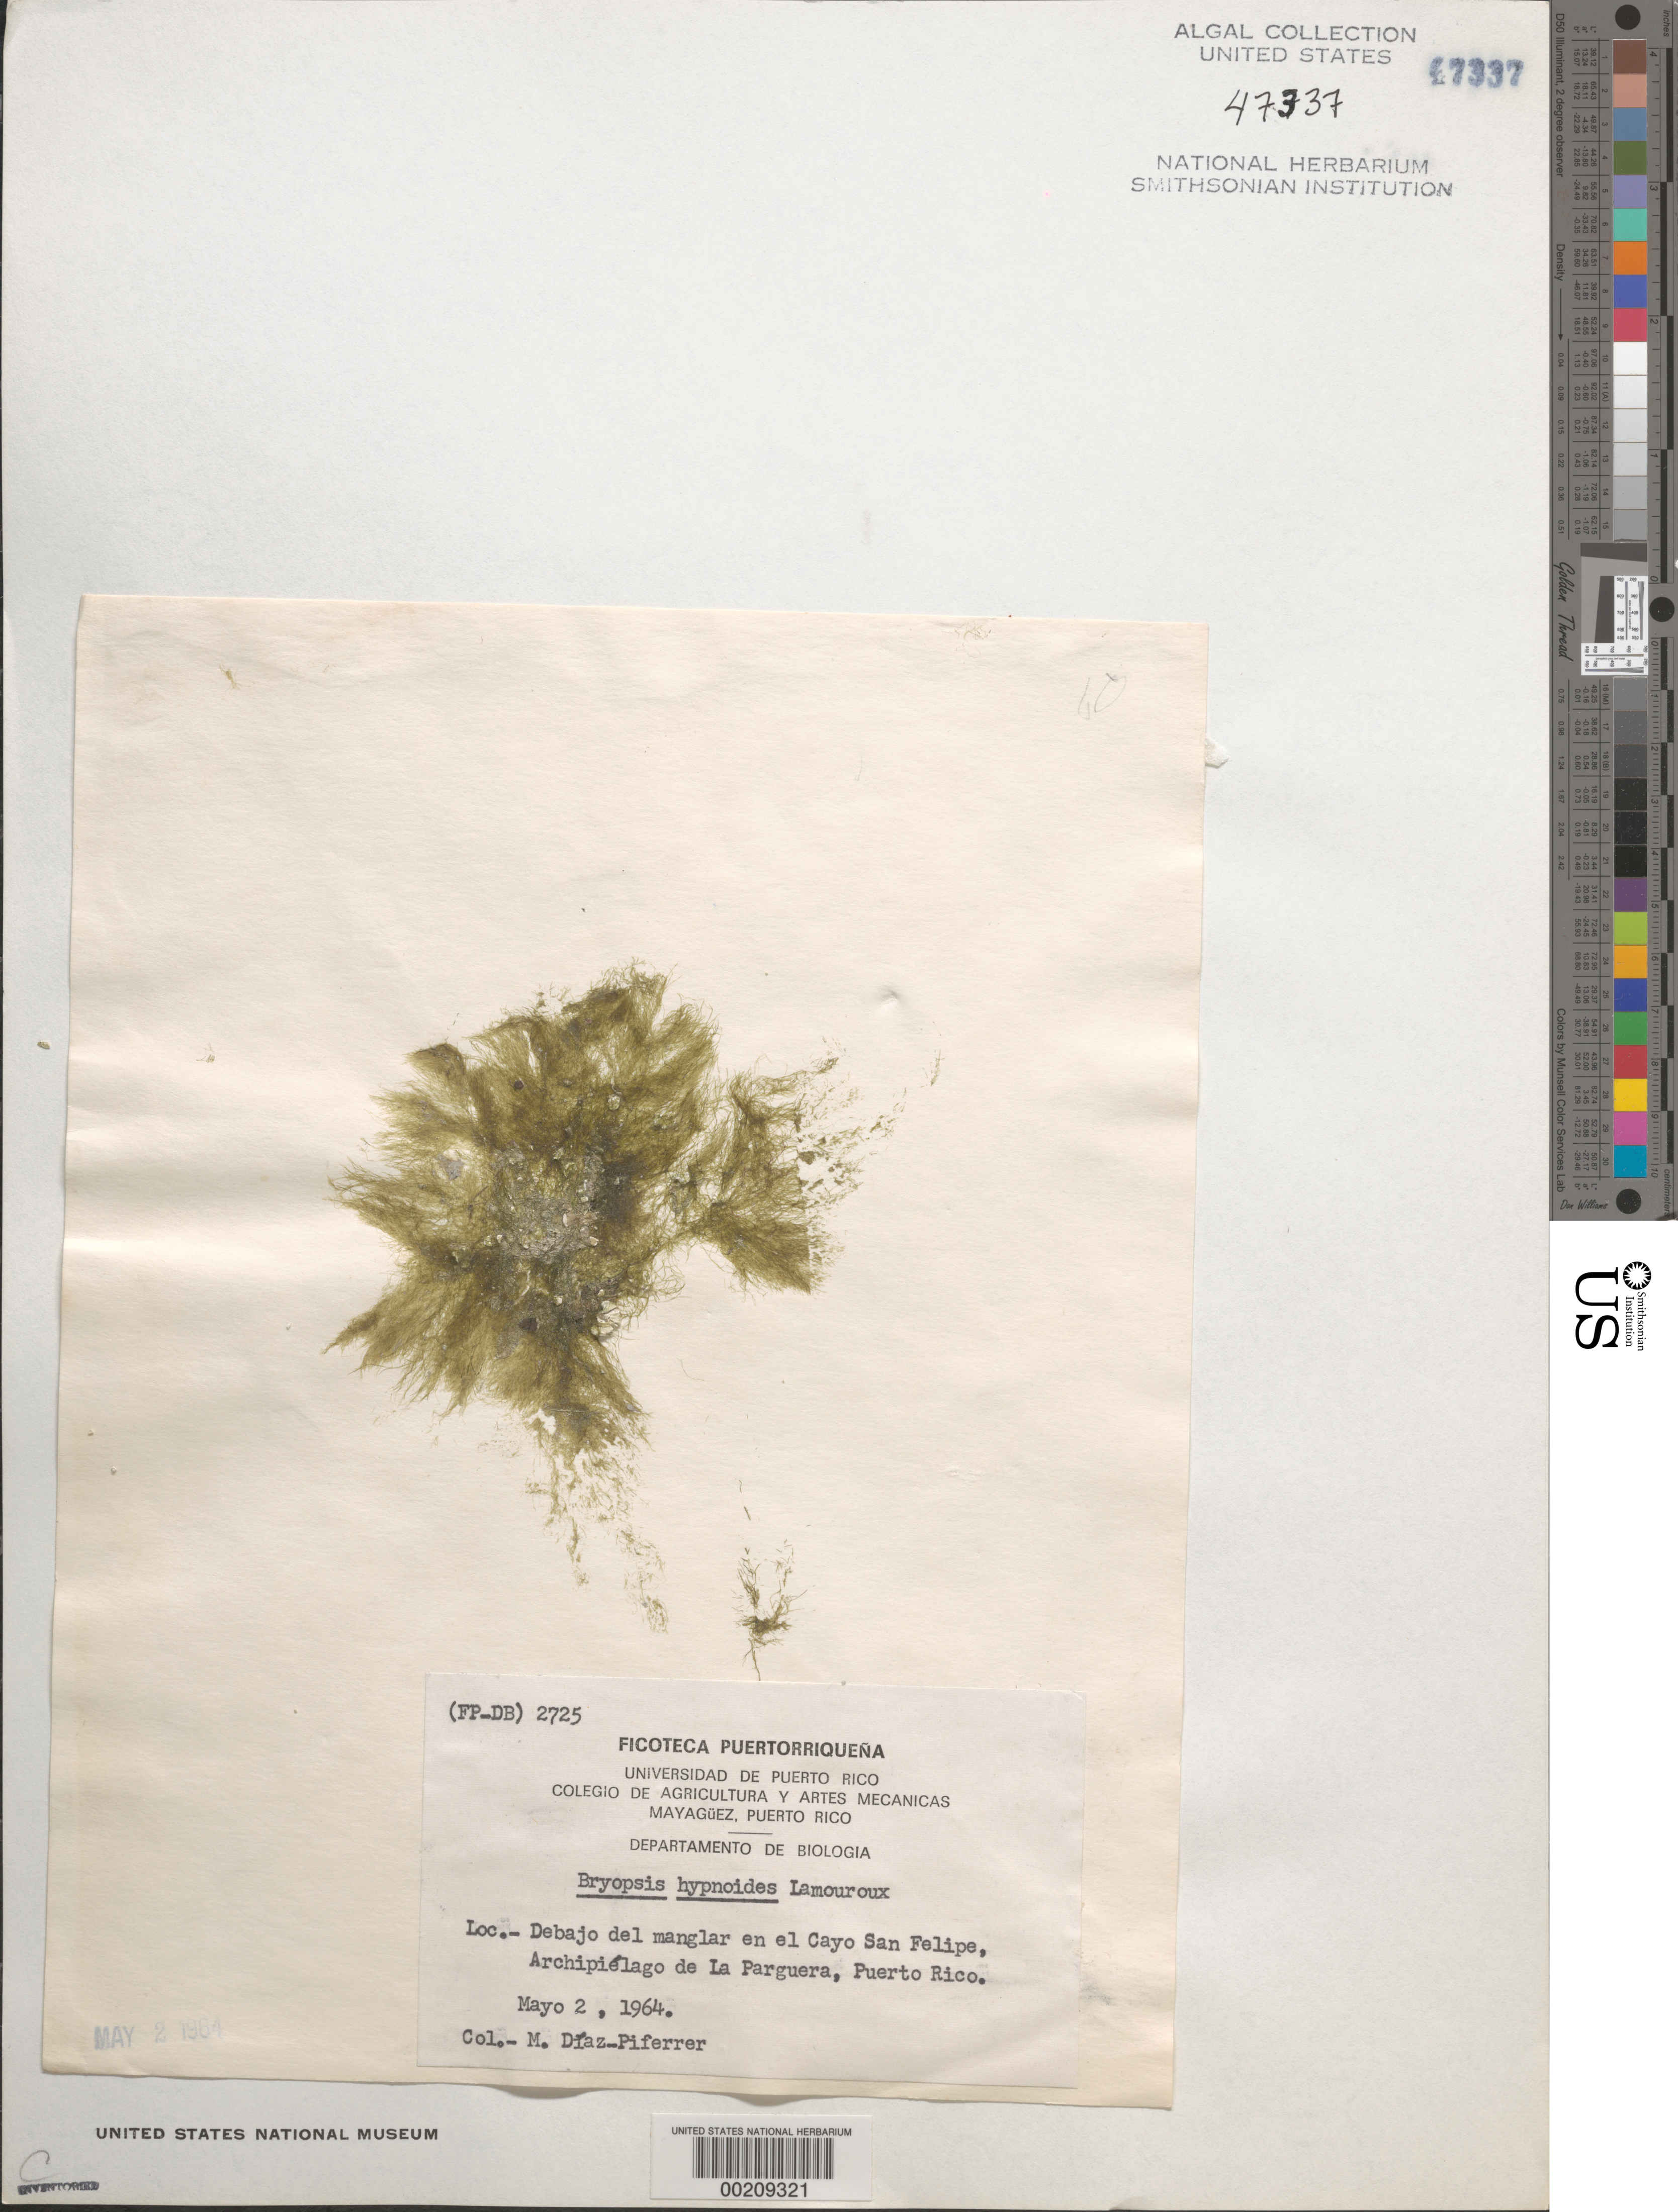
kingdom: Plantae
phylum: Chlorophyta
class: Ulvophyceae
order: Bryopsidales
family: Bryopsidaceae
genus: Bryopsis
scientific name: Bryopsis hypnoides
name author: J.V.Lamouroux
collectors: M. Diaz-Piferrer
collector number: (FP-DB) 2725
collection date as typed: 02 May 1964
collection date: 1964-05-02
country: Puerto Rico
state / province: Lajas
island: Cayo San Felipe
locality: La Parguera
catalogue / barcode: US 47337